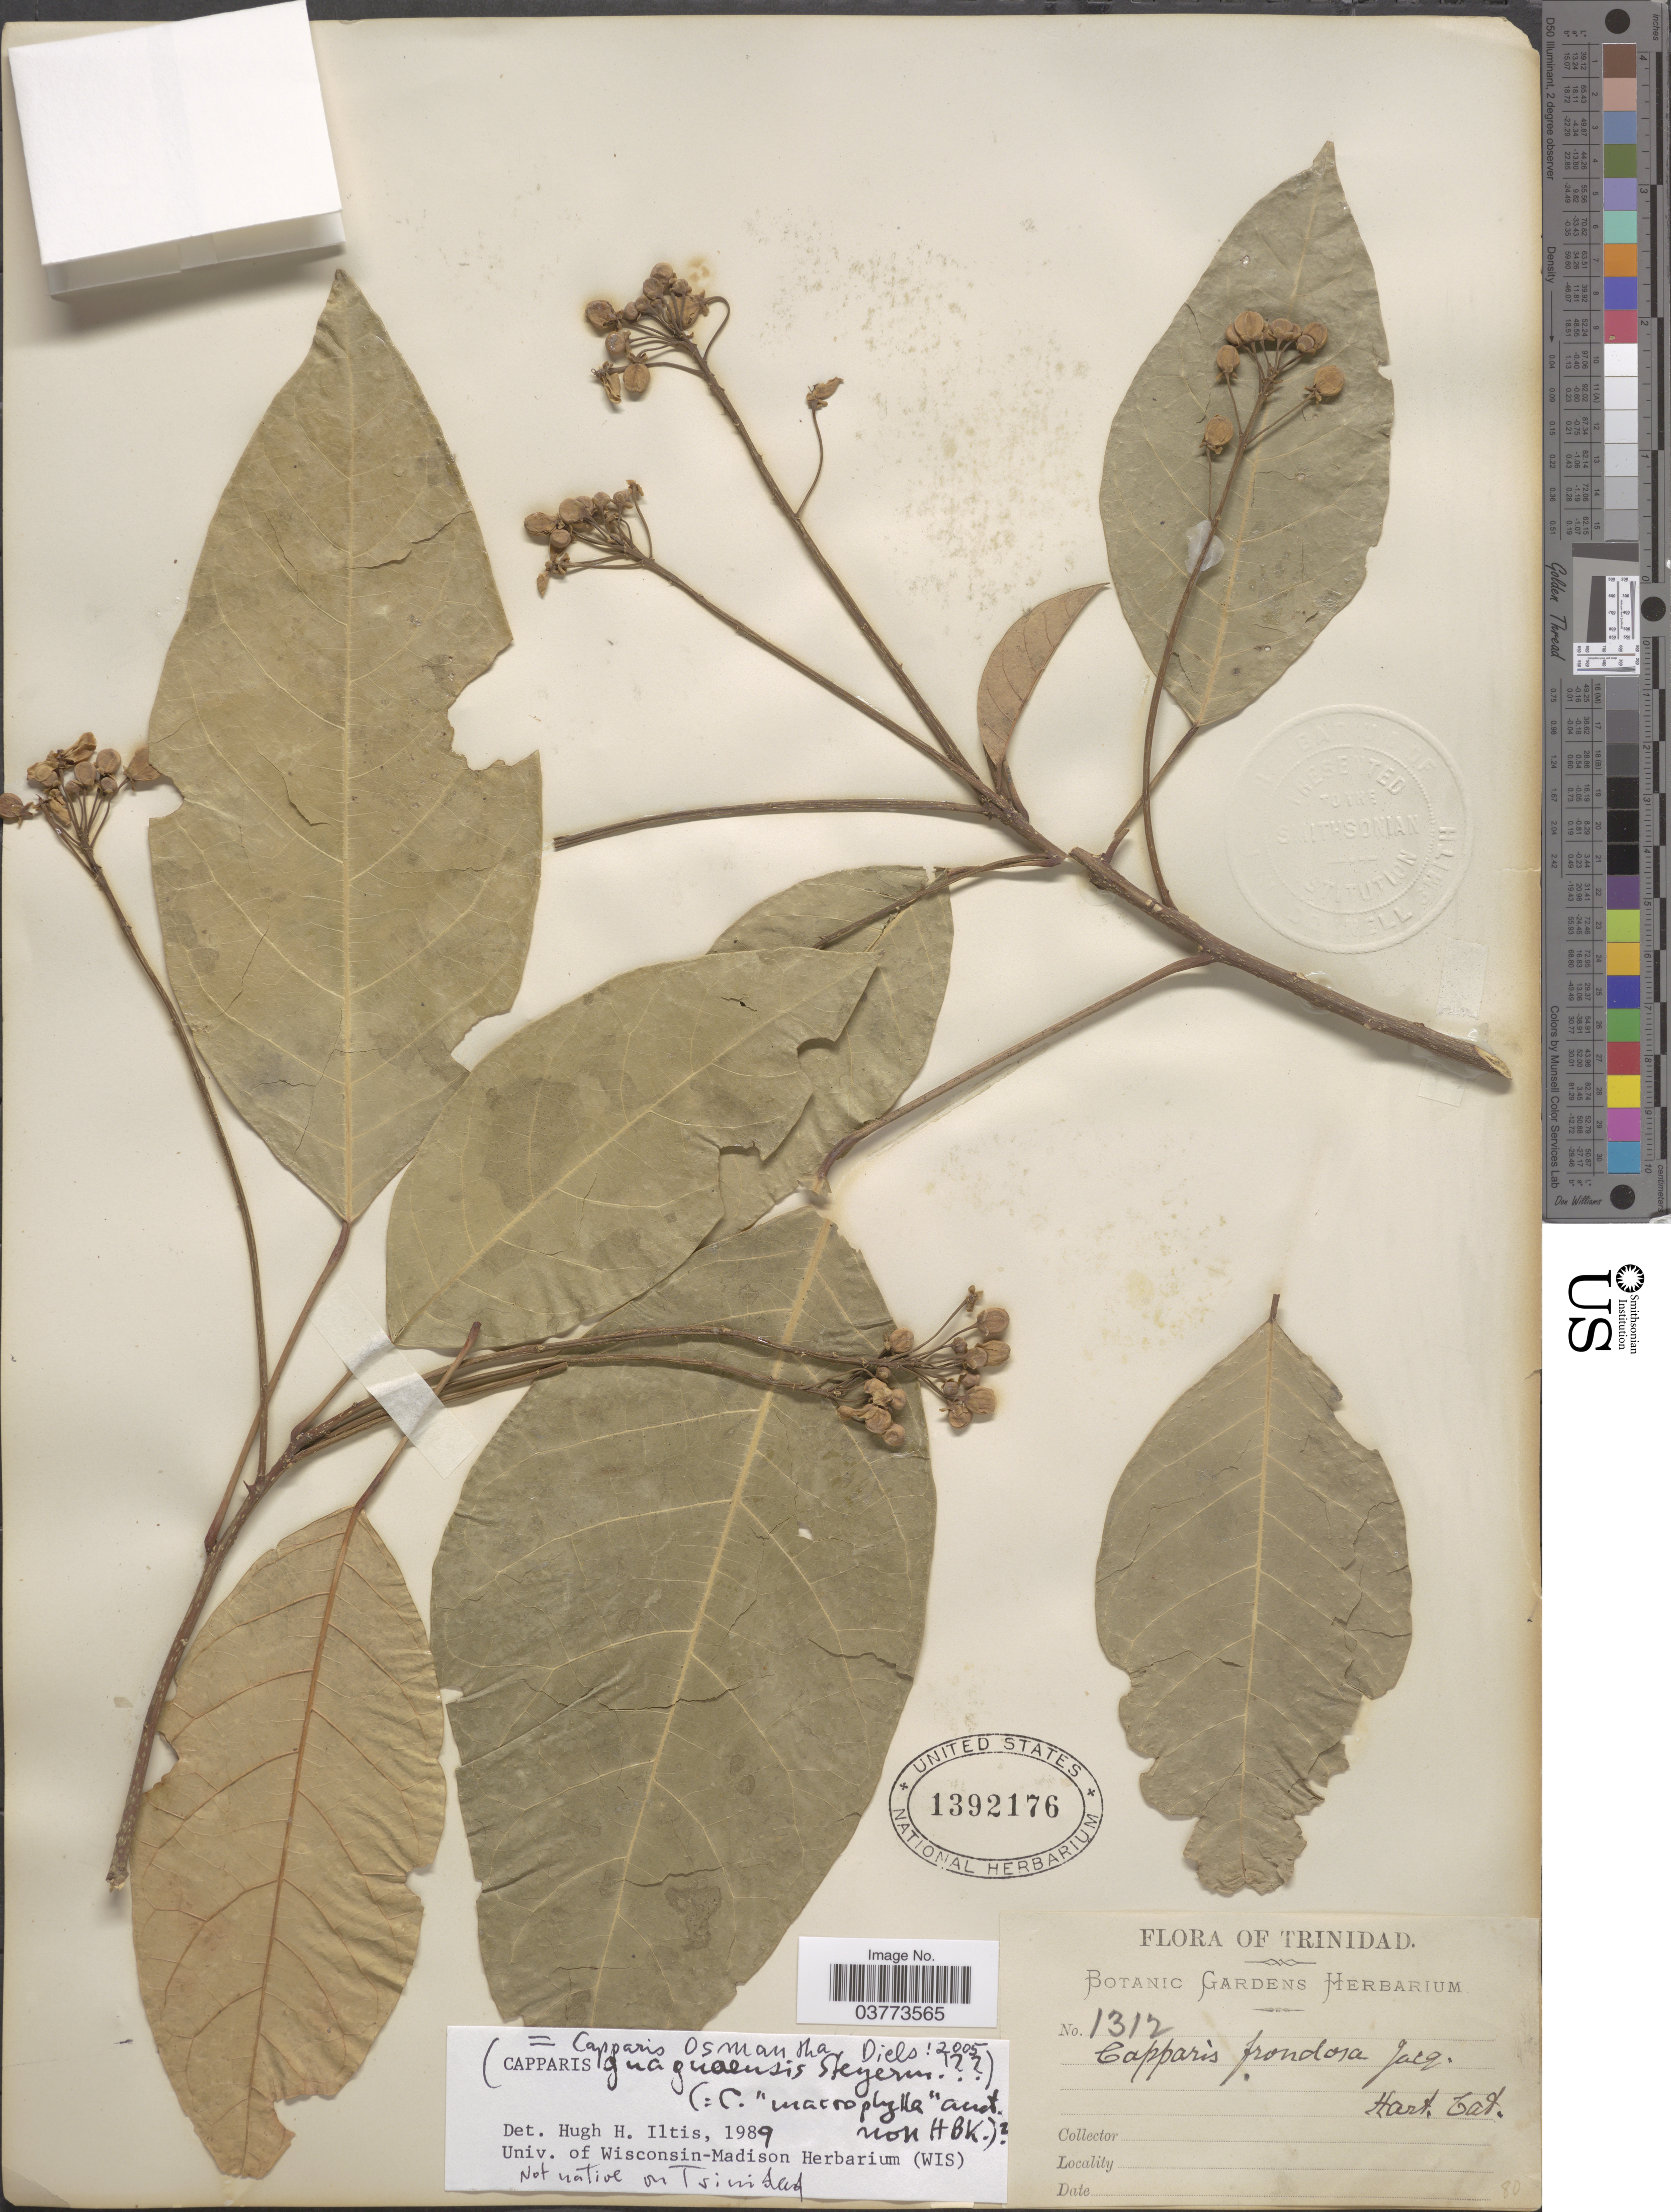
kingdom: Plantae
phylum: Tracheophyta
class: Magnoliopsida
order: Brassicales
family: Capparaceae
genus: Capparidastrum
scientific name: Capparidastrum osmanthum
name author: (Diels) Cornejo & Iltis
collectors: ex herb. Botanic Gardens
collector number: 1312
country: Trinidad and Tobago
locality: Trinidad.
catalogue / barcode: US 1392176